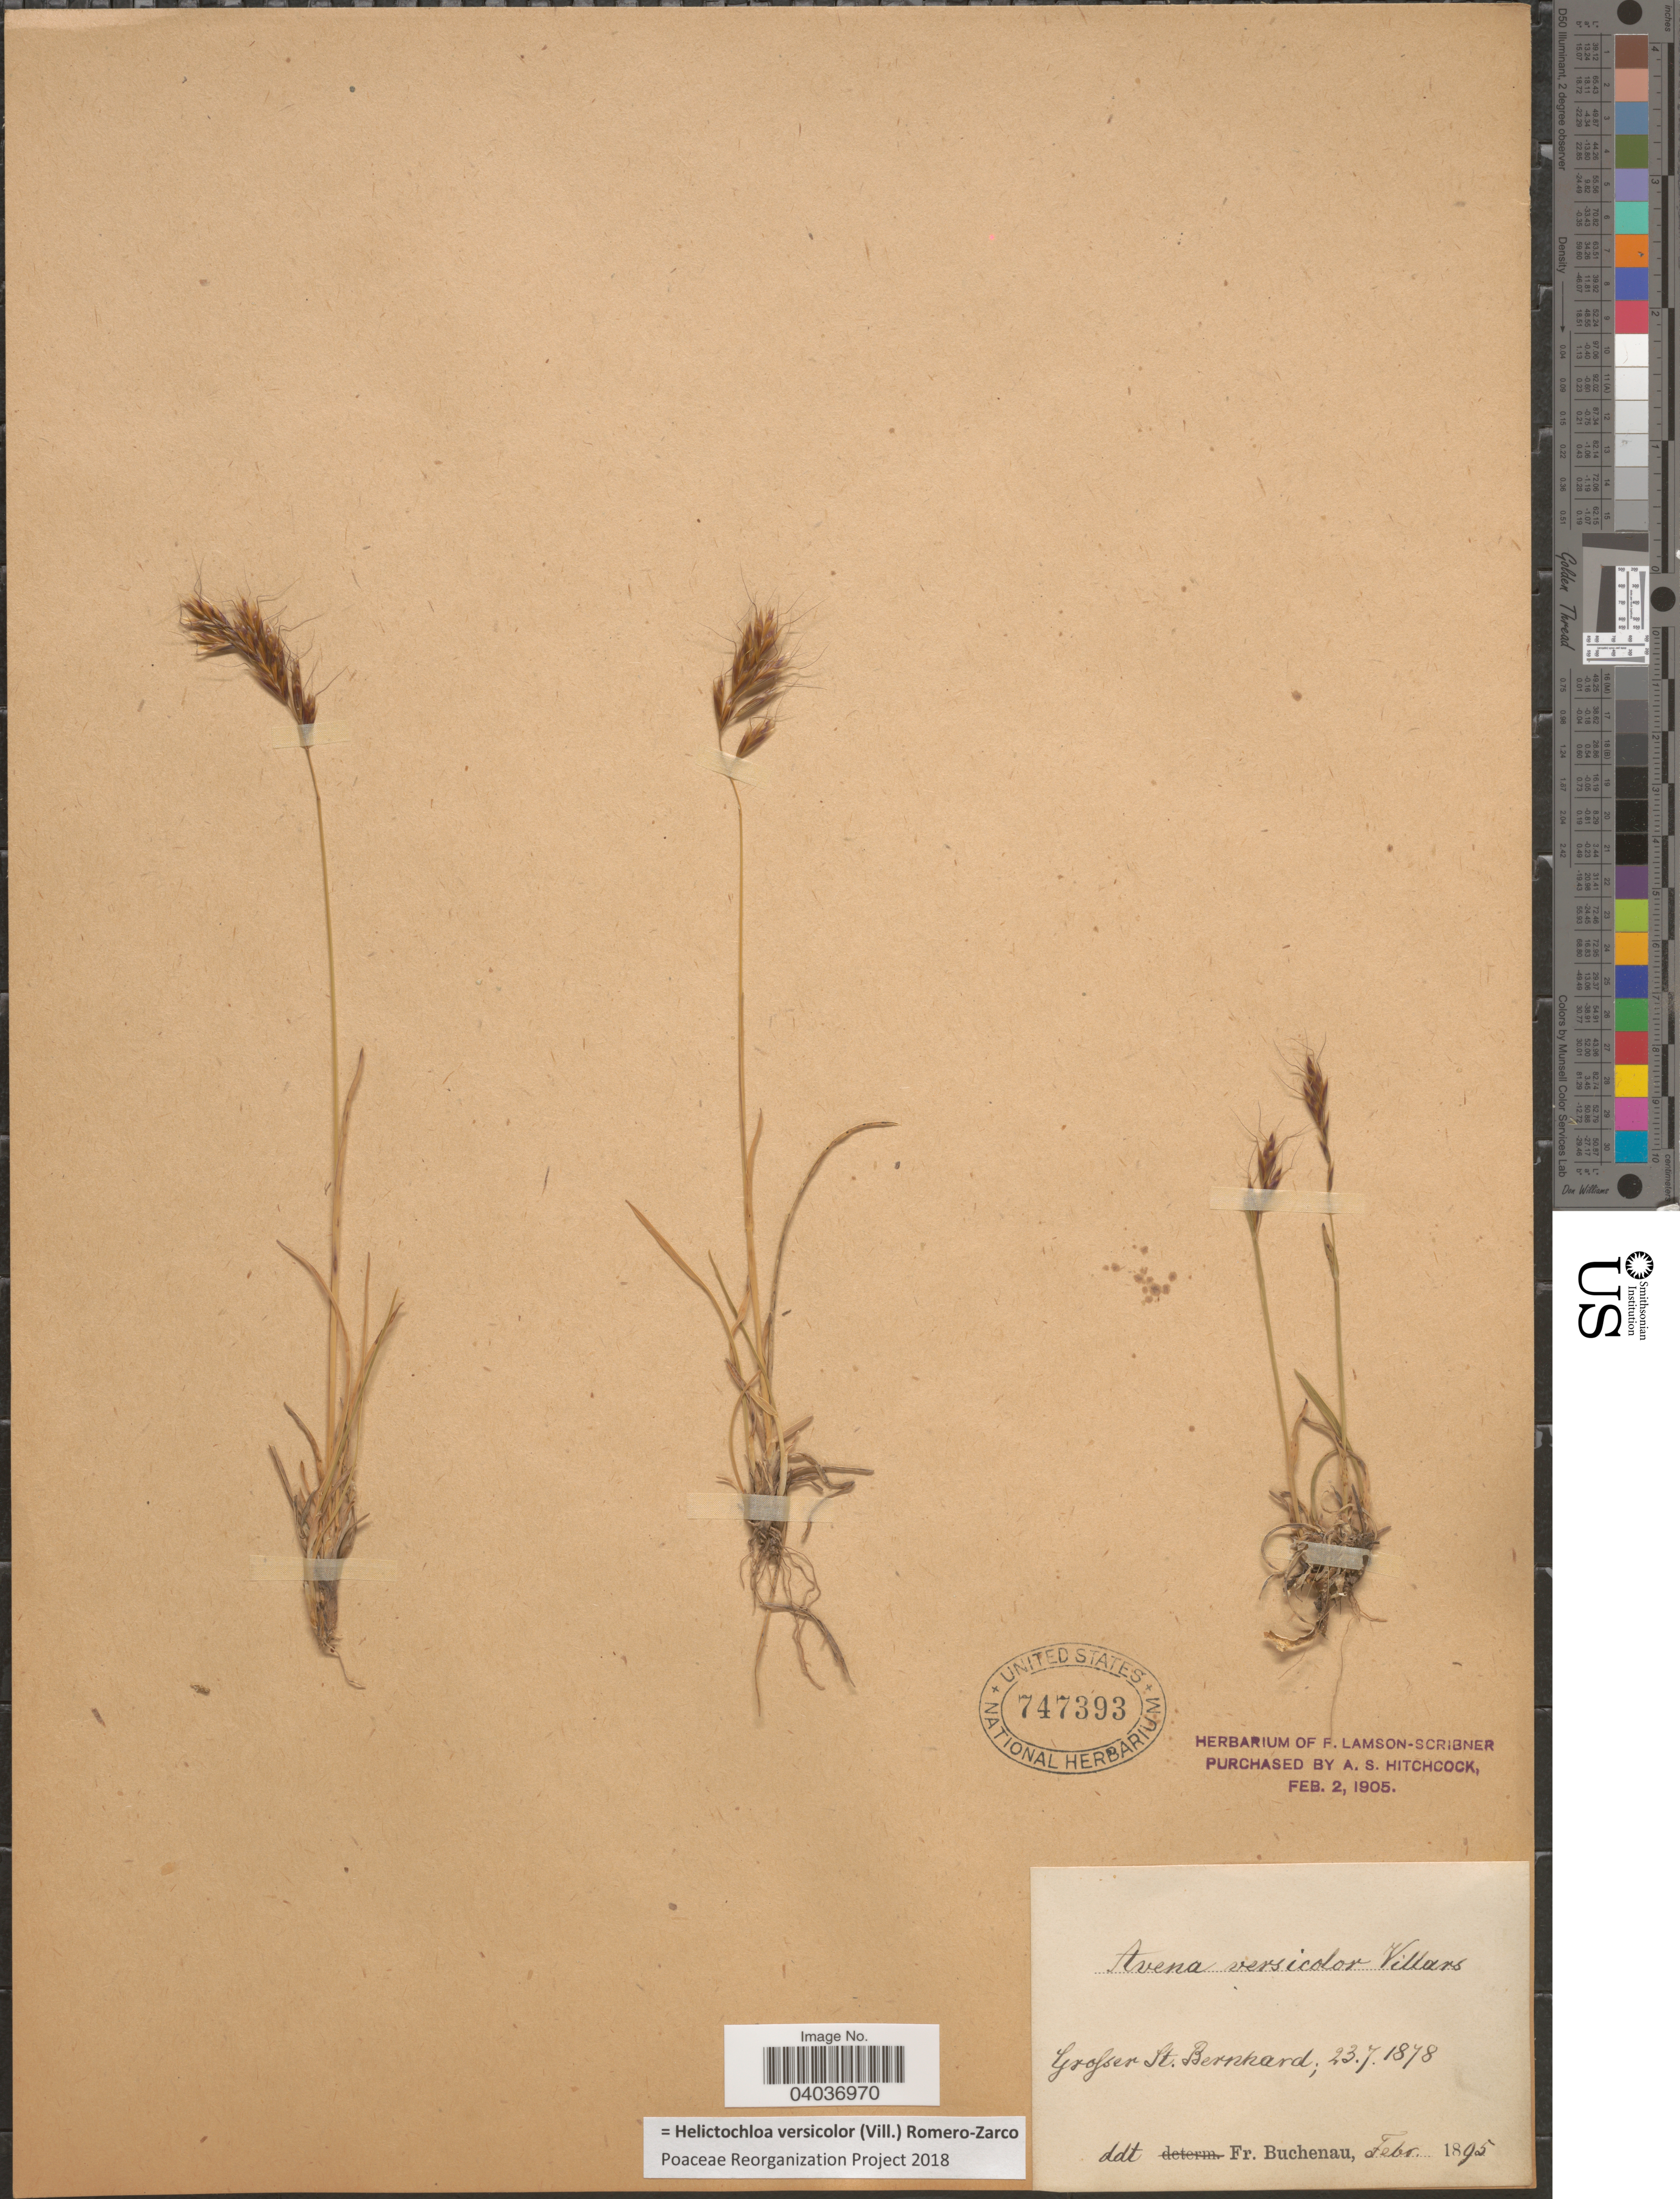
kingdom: Plantae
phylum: Tracheophyta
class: Liliopsida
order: Poales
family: Poaceae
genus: Helictochloa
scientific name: Helictochloa versicolor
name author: (Vill.) Romero Zarco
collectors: F. Buchenau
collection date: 1878-07-23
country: Switzerland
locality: Grosser St. Bernhard.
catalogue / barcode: US 747393